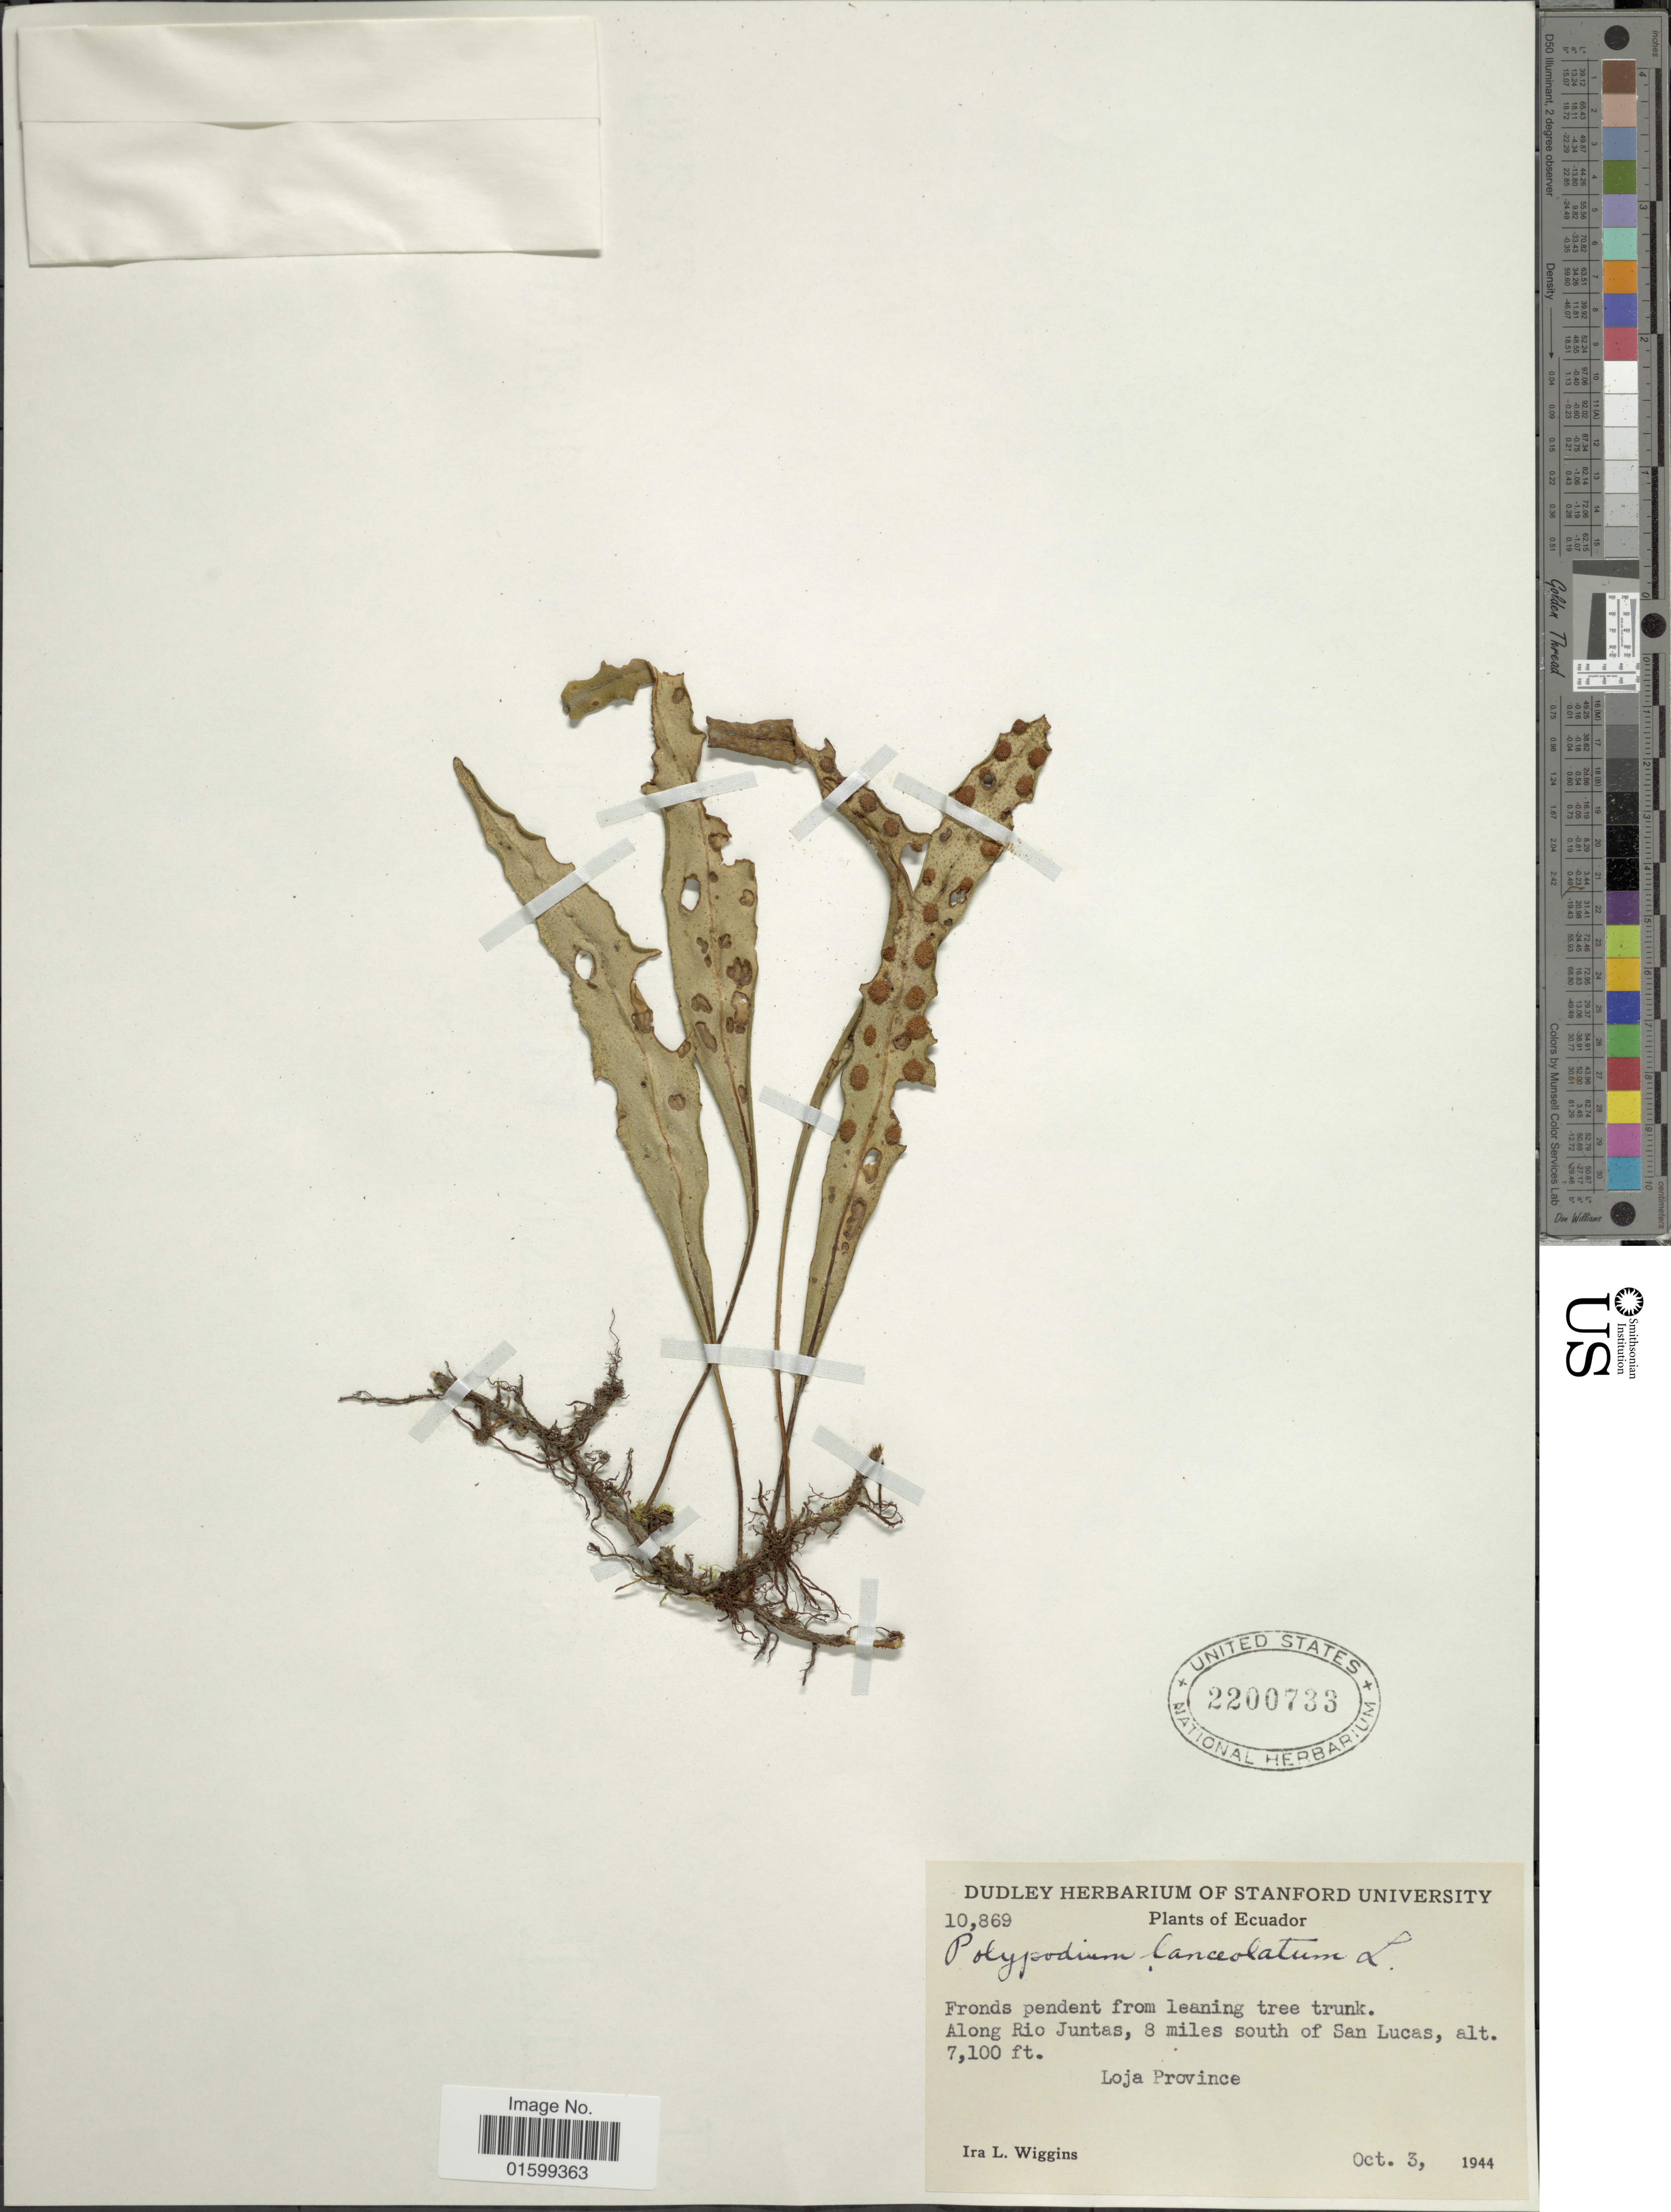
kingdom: Plantae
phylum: Tracheophyta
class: Polypodiopsida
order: Polypodiales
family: Polypodiaceae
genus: Pleopeltis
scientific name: Pleopeltis macrocarpa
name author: (Bory ex Willd.) Kaulf.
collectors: I. L. Wiggins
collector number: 10869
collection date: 1944-10-03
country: Ecuador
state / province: Loja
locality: Along Rio Juntas, 8 miles south of San Lucas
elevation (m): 2164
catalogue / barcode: US 2200733